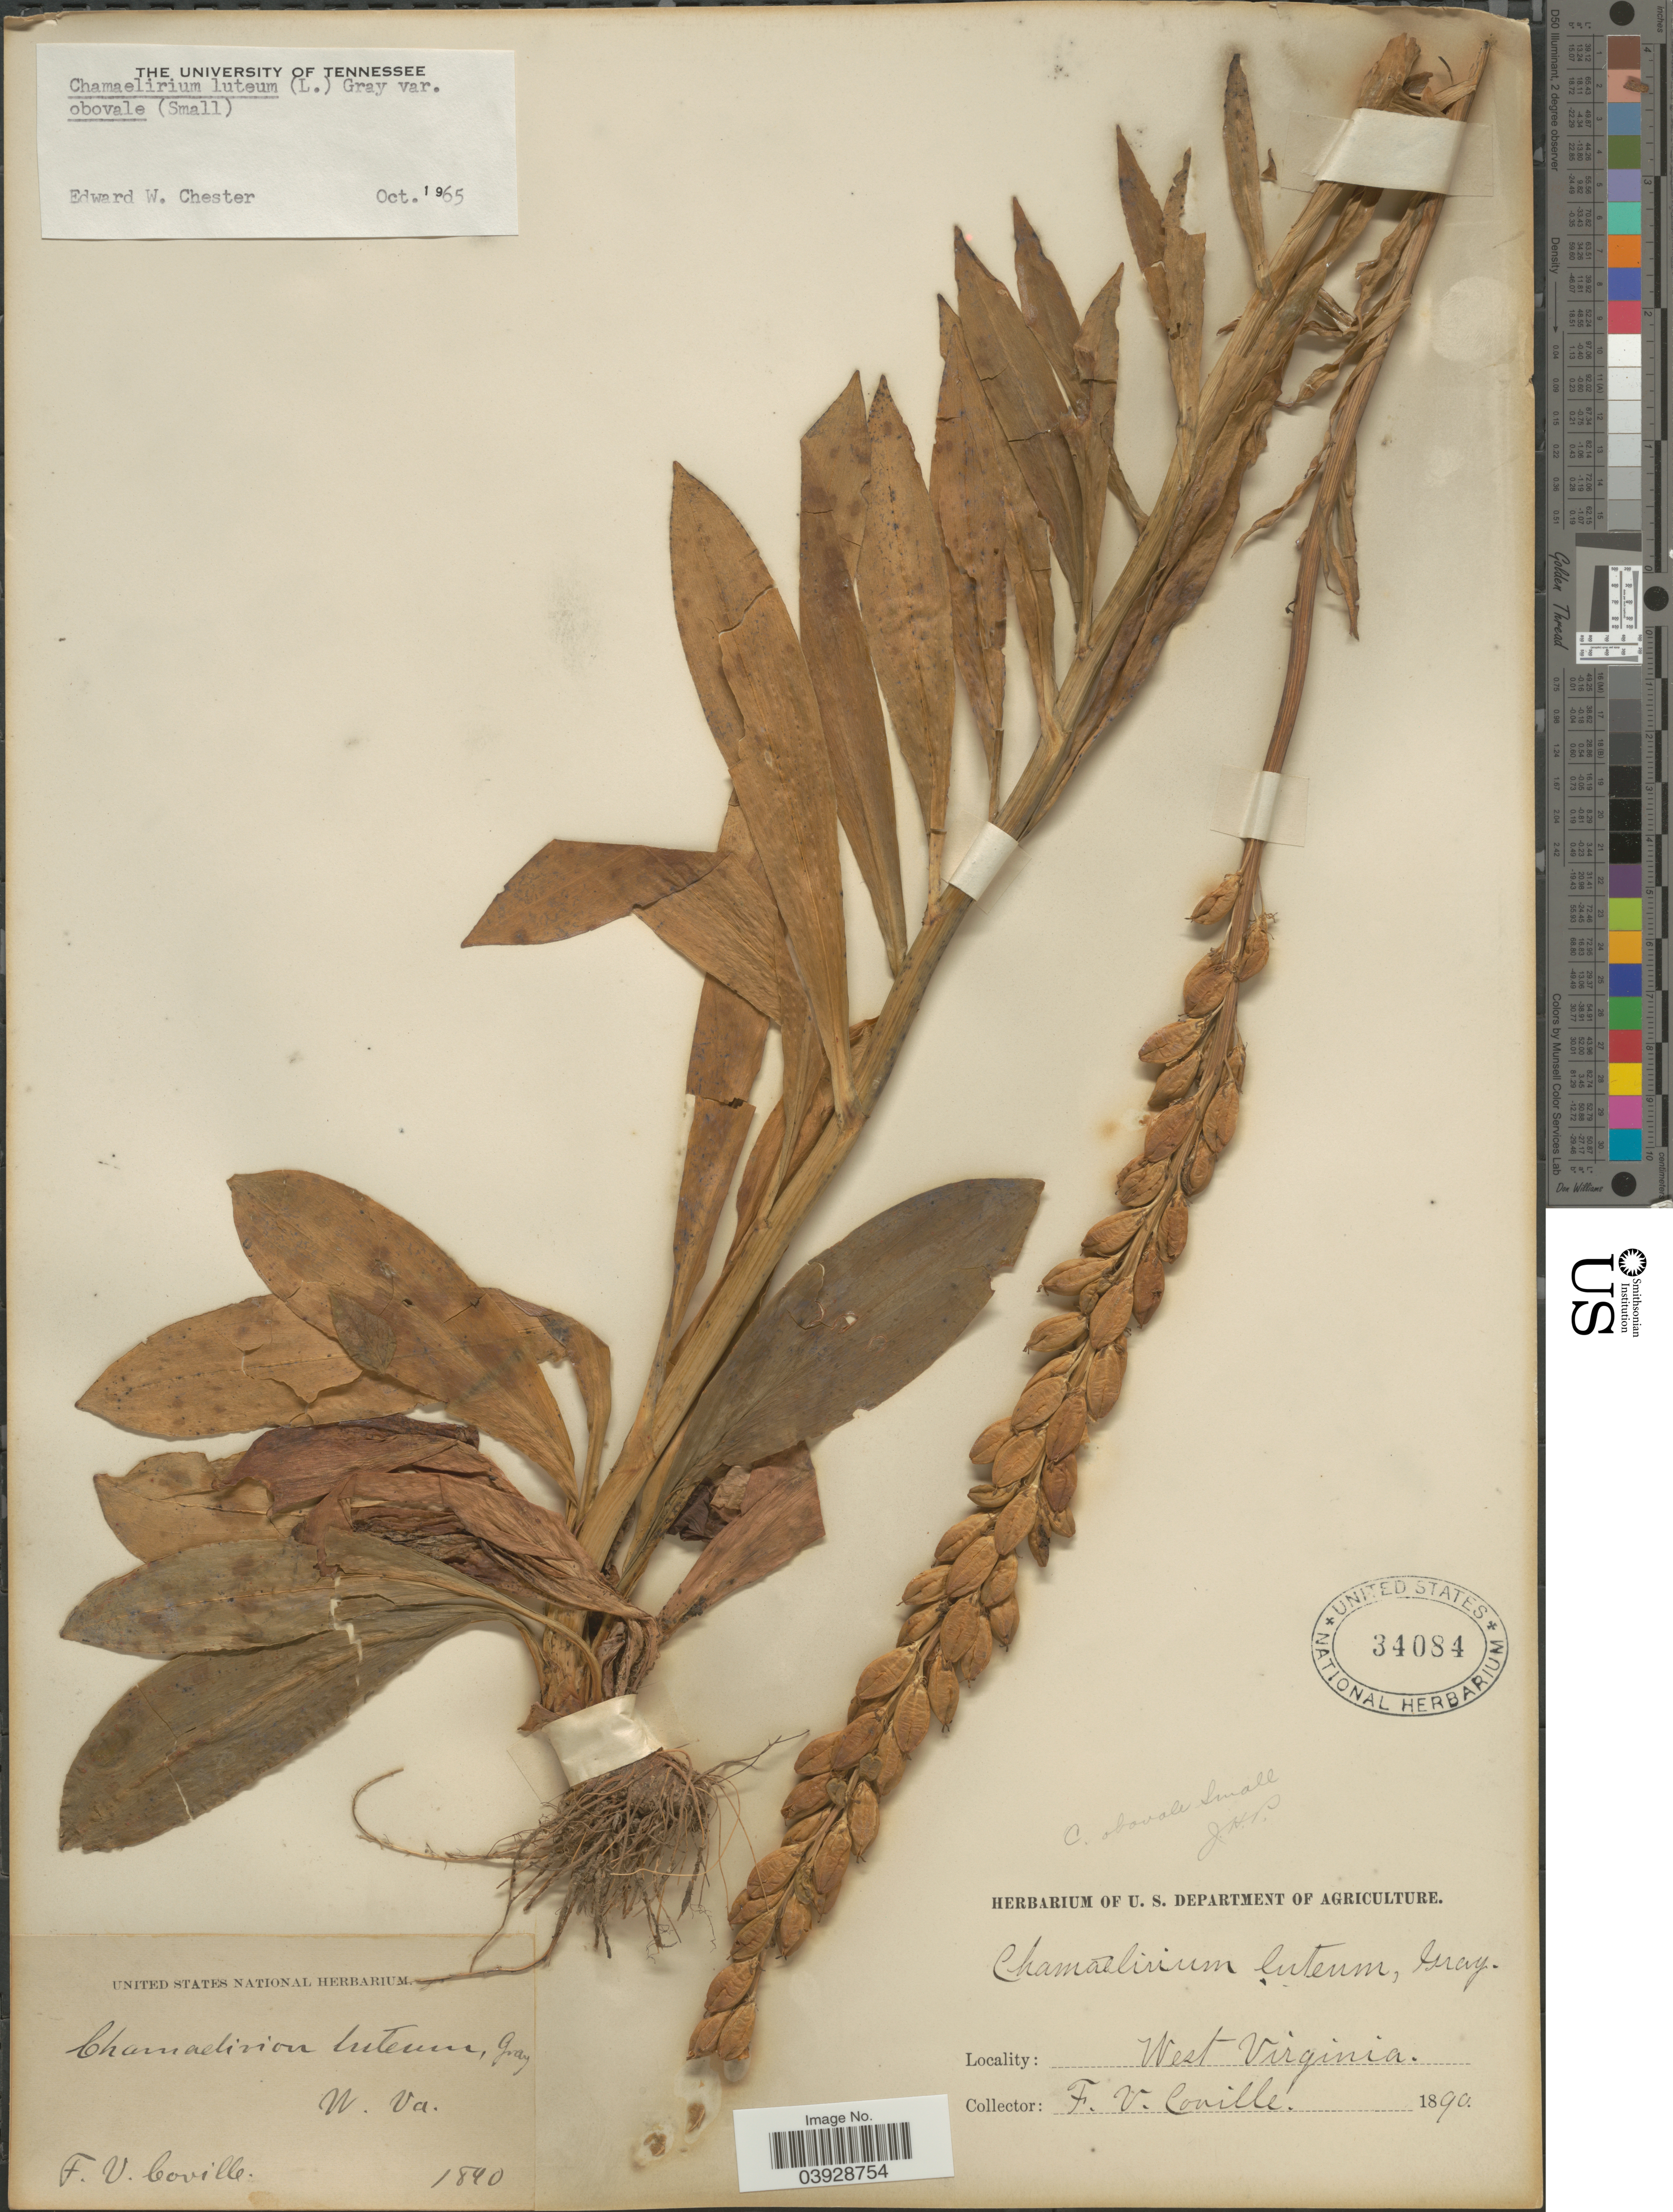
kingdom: Plantae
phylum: Tracheophyta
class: Liliopsida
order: Liliales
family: Melanthiaceae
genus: Chamaelirium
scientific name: Chamaelirium luteum var. obovale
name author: (Small) ined.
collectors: F. V. Coville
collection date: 1890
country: United States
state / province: West Virginia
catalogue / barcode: US 34084